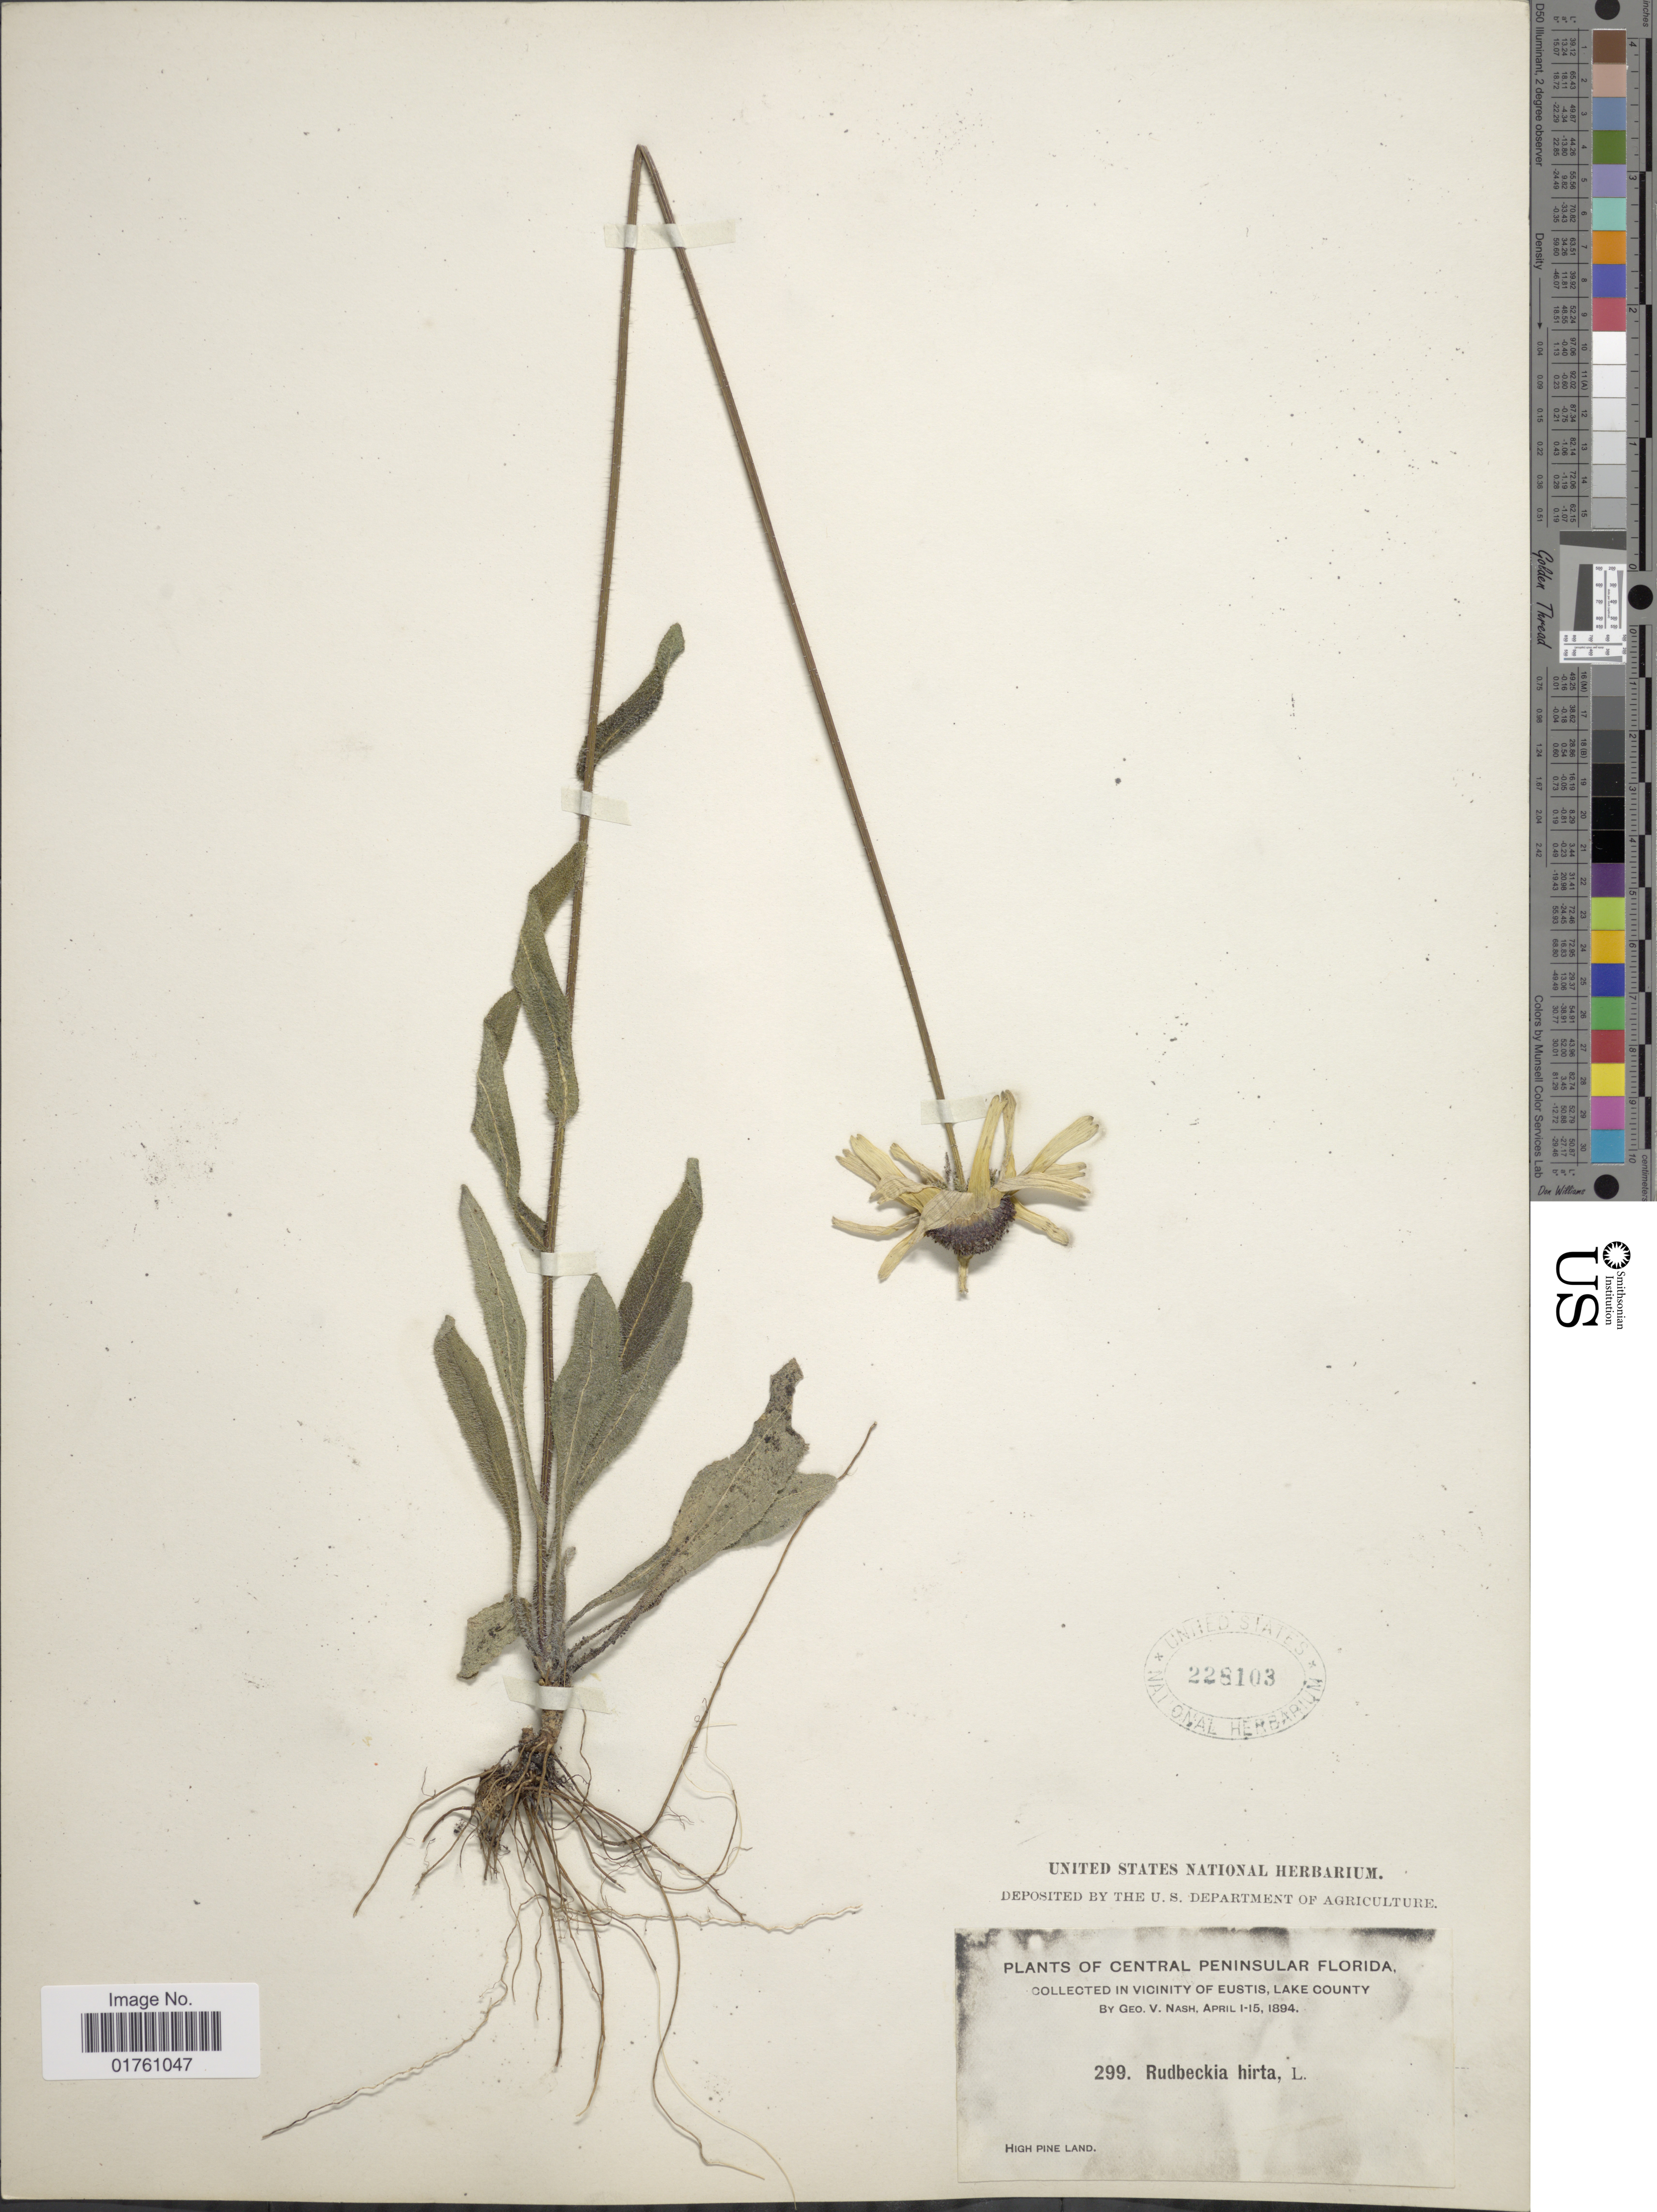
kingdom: Plantae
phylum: Tracheophyta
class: Magnoliopsida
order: Asterales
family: Asteraceae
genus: Rudbeckia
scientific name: Rudbeckia hirta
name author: L.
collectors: G. V. Nash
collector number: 299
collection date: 1894-04-01/1894-04-15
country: United States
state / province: Florida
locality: Central Peninsular Florida, In vicinity of Eustis, Lake County, High Pine Land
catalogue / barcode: US 228103